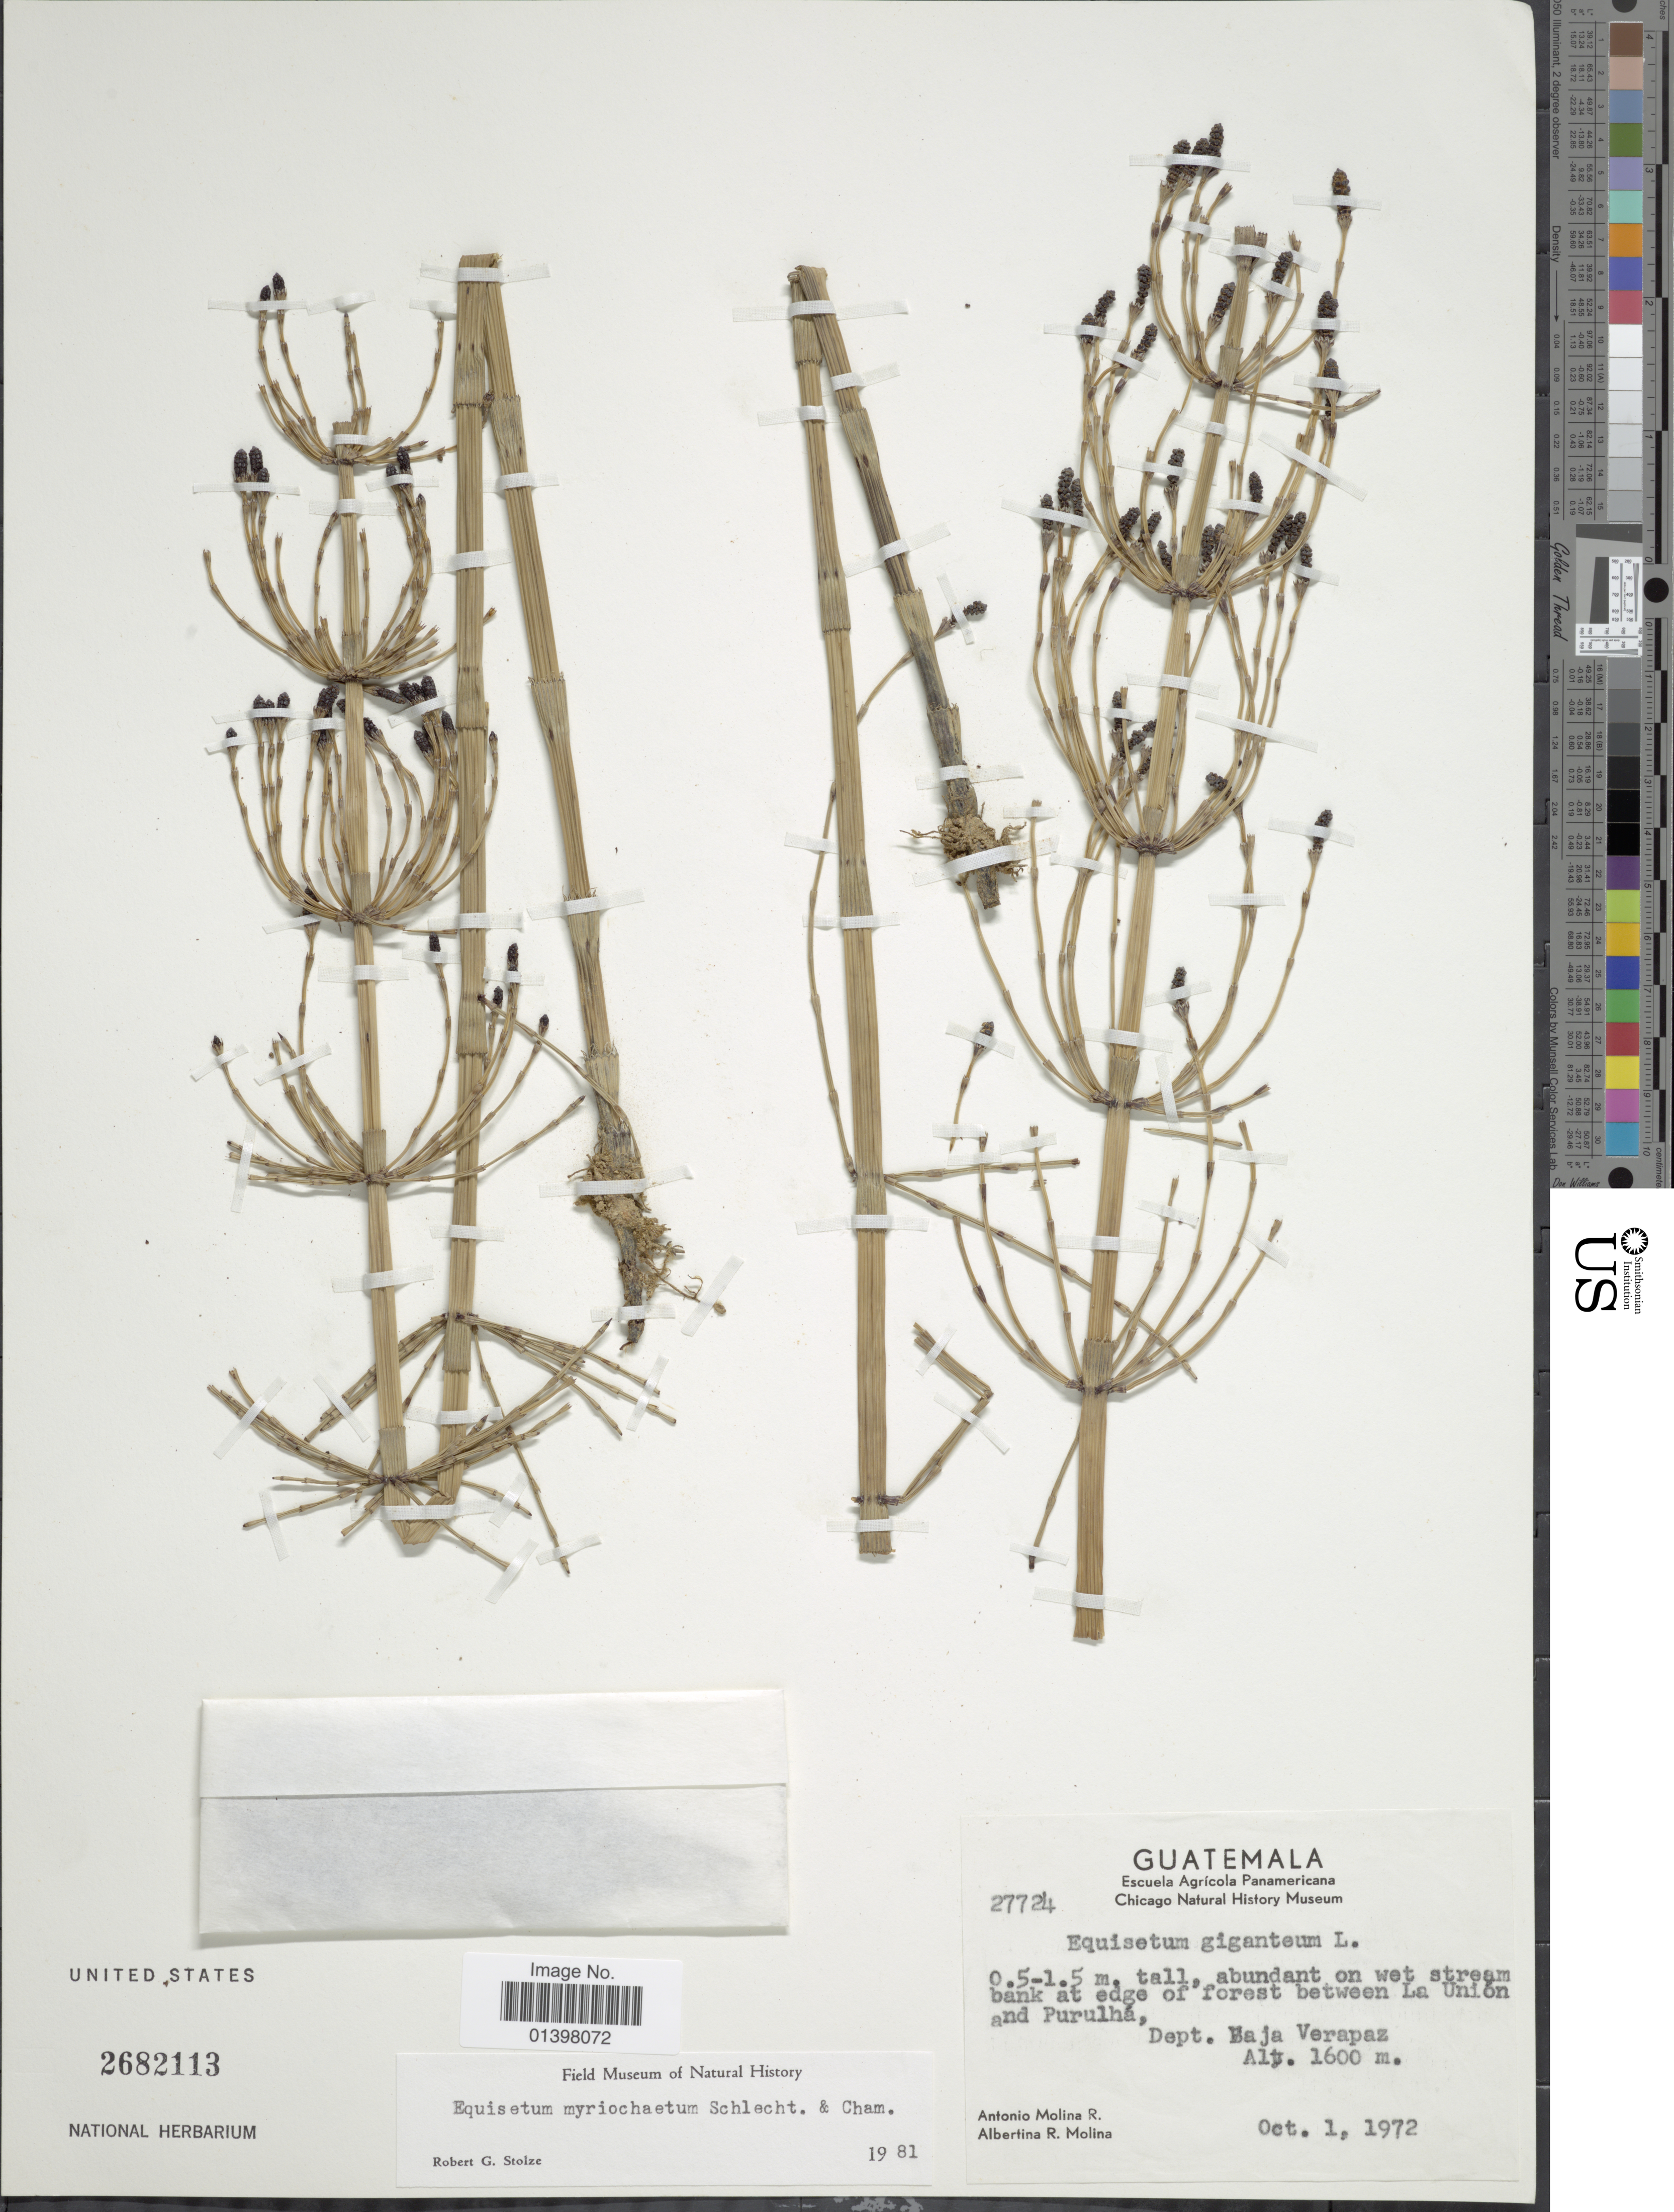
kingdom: Plantae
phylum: Tracheophyta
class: Polypodiopsida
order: Equisetales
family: Equisetaceae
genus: Equisetum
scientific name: Equisetum myriochaetum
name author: Schltdl. & Cham.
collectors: A. Molina R. & A. R. Molina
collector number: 27724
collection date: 1972-10-01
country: Guatemala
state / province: Baja Verapaz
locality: Abundant on wet stream bank at edge of forest between La Union and Purulha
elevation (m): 1600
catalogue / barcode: US 2682113